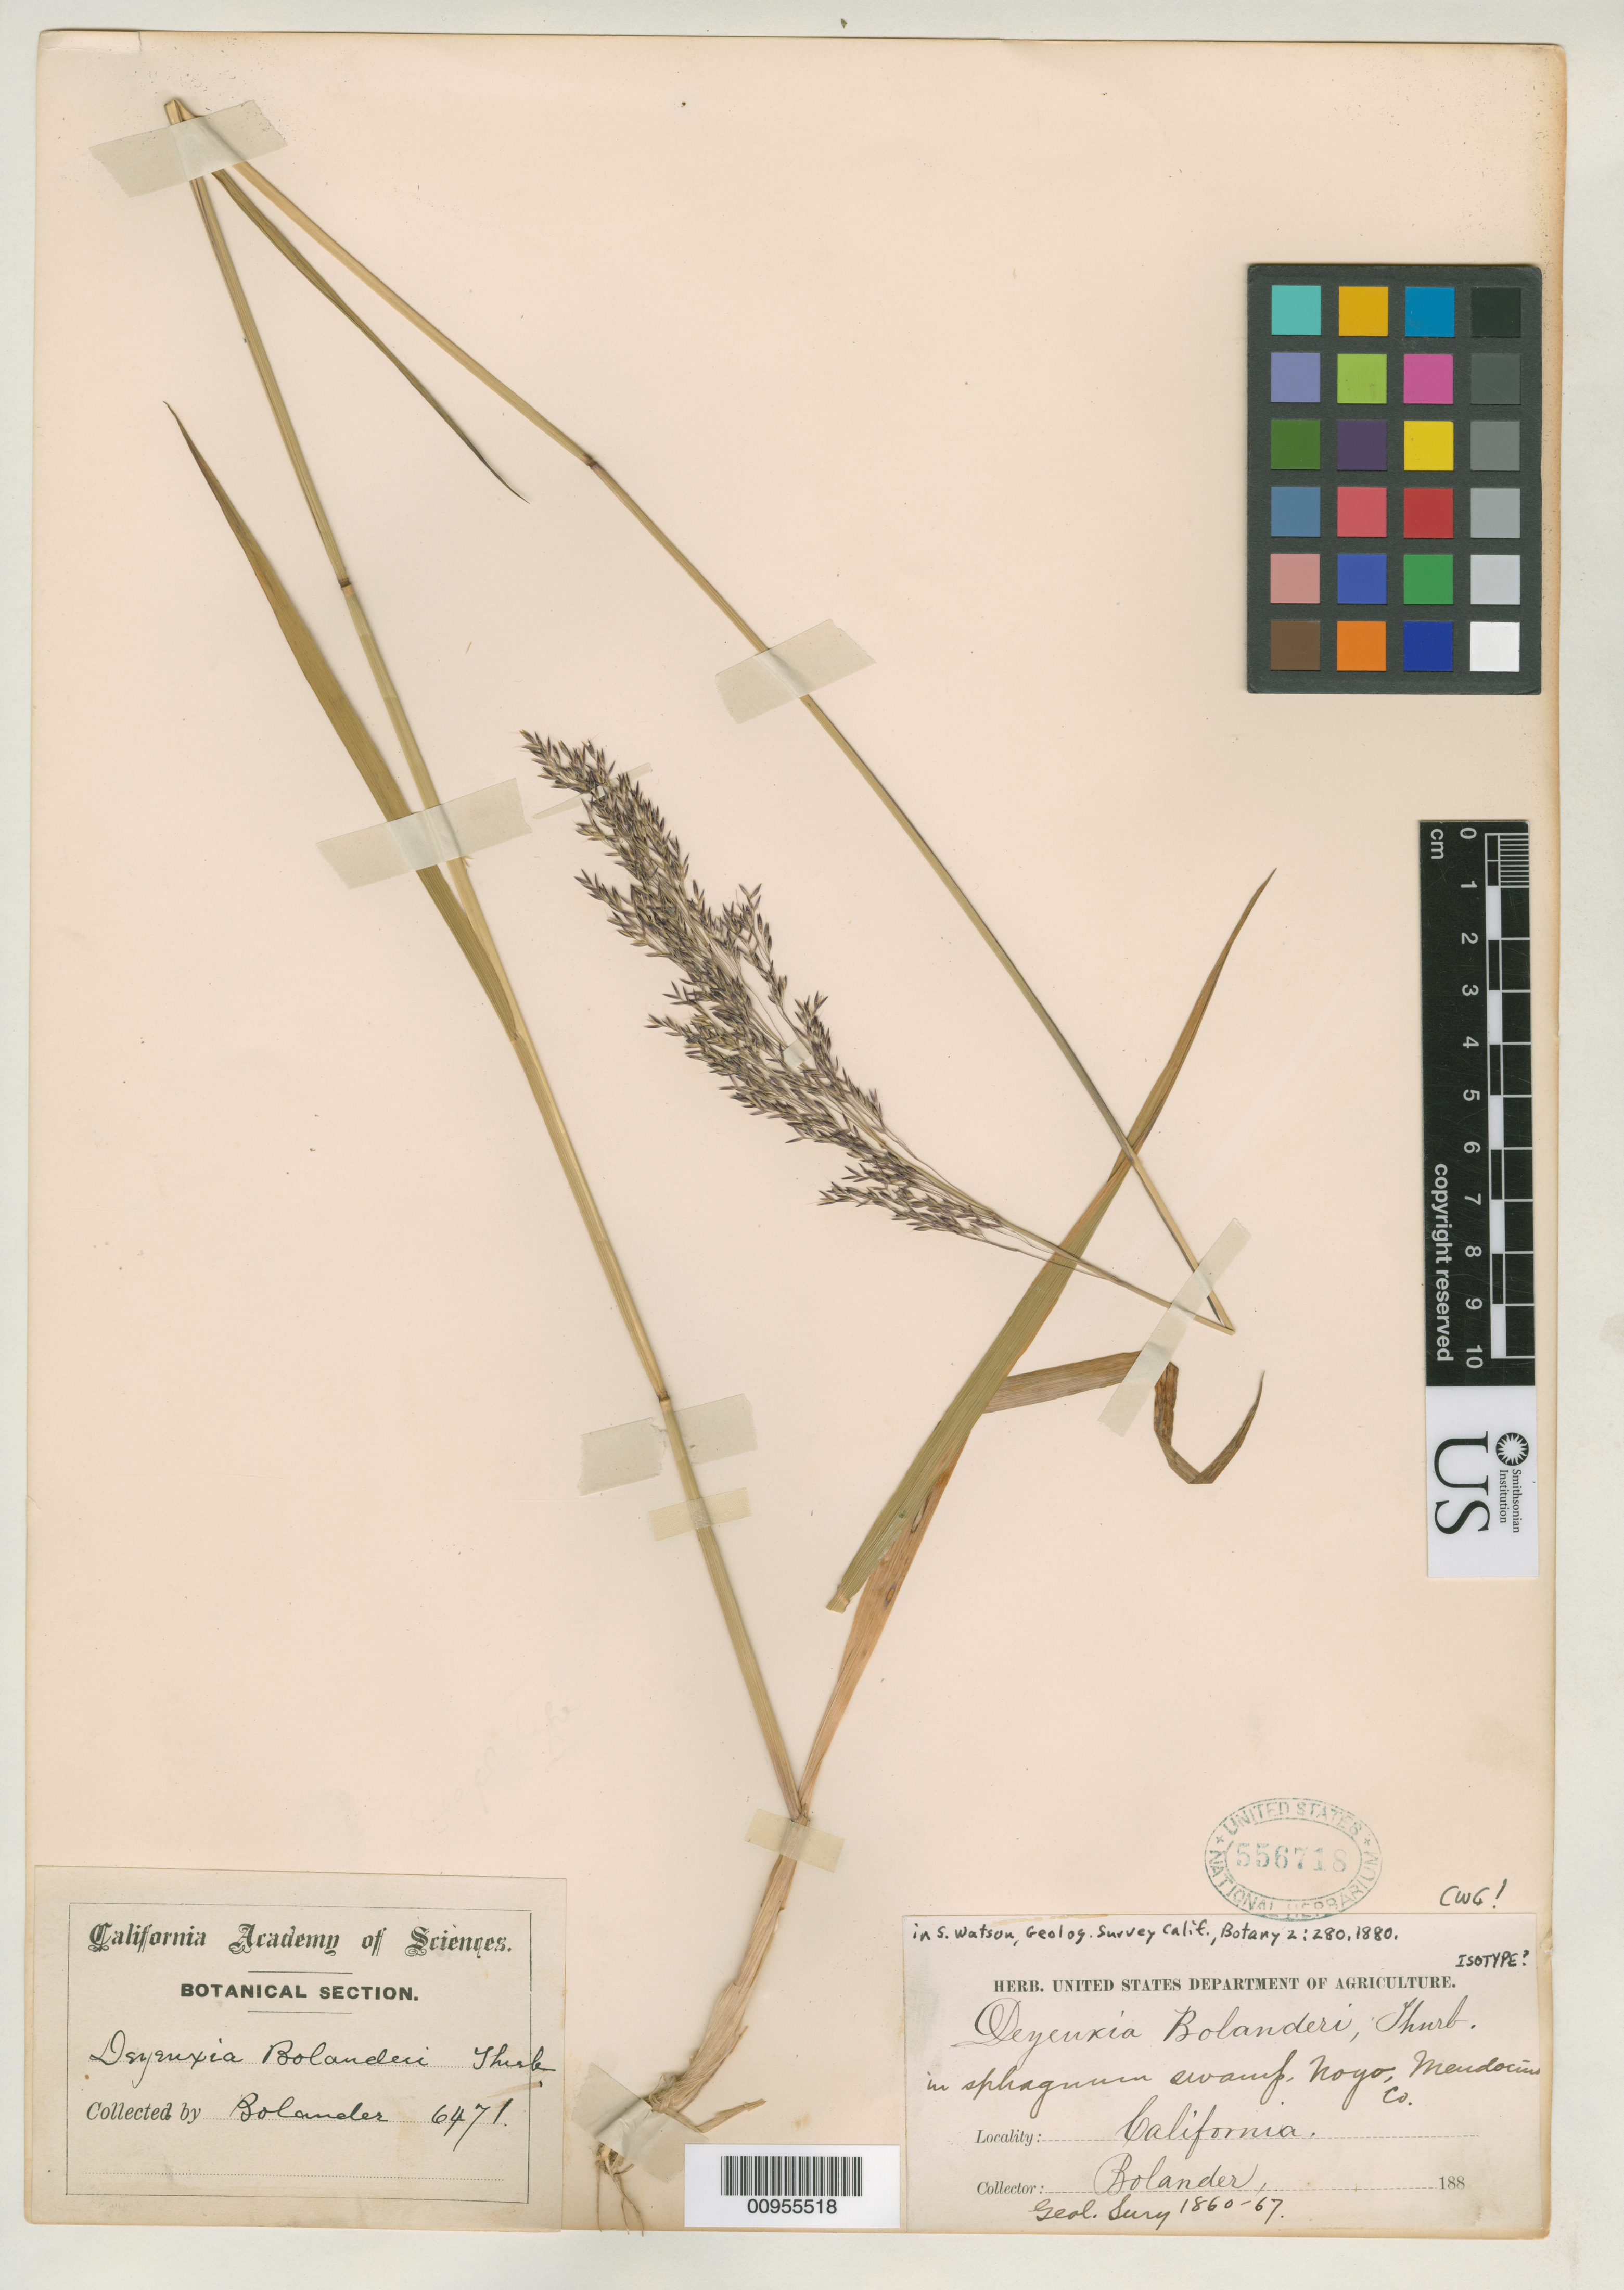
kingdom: Plantae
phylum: Tracheophyta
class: Liliopsida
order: Poales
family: Poaceae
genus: Calamagrostis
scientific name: Calamagrostis bolanderi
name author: Thurb. in S. Watson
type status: Isotype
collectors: H. Bolander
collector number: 6471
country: United States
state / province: California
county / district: Mendocino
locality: In sphagnum swamp, Noyo, Mendocino Co.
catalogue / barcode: US 556718